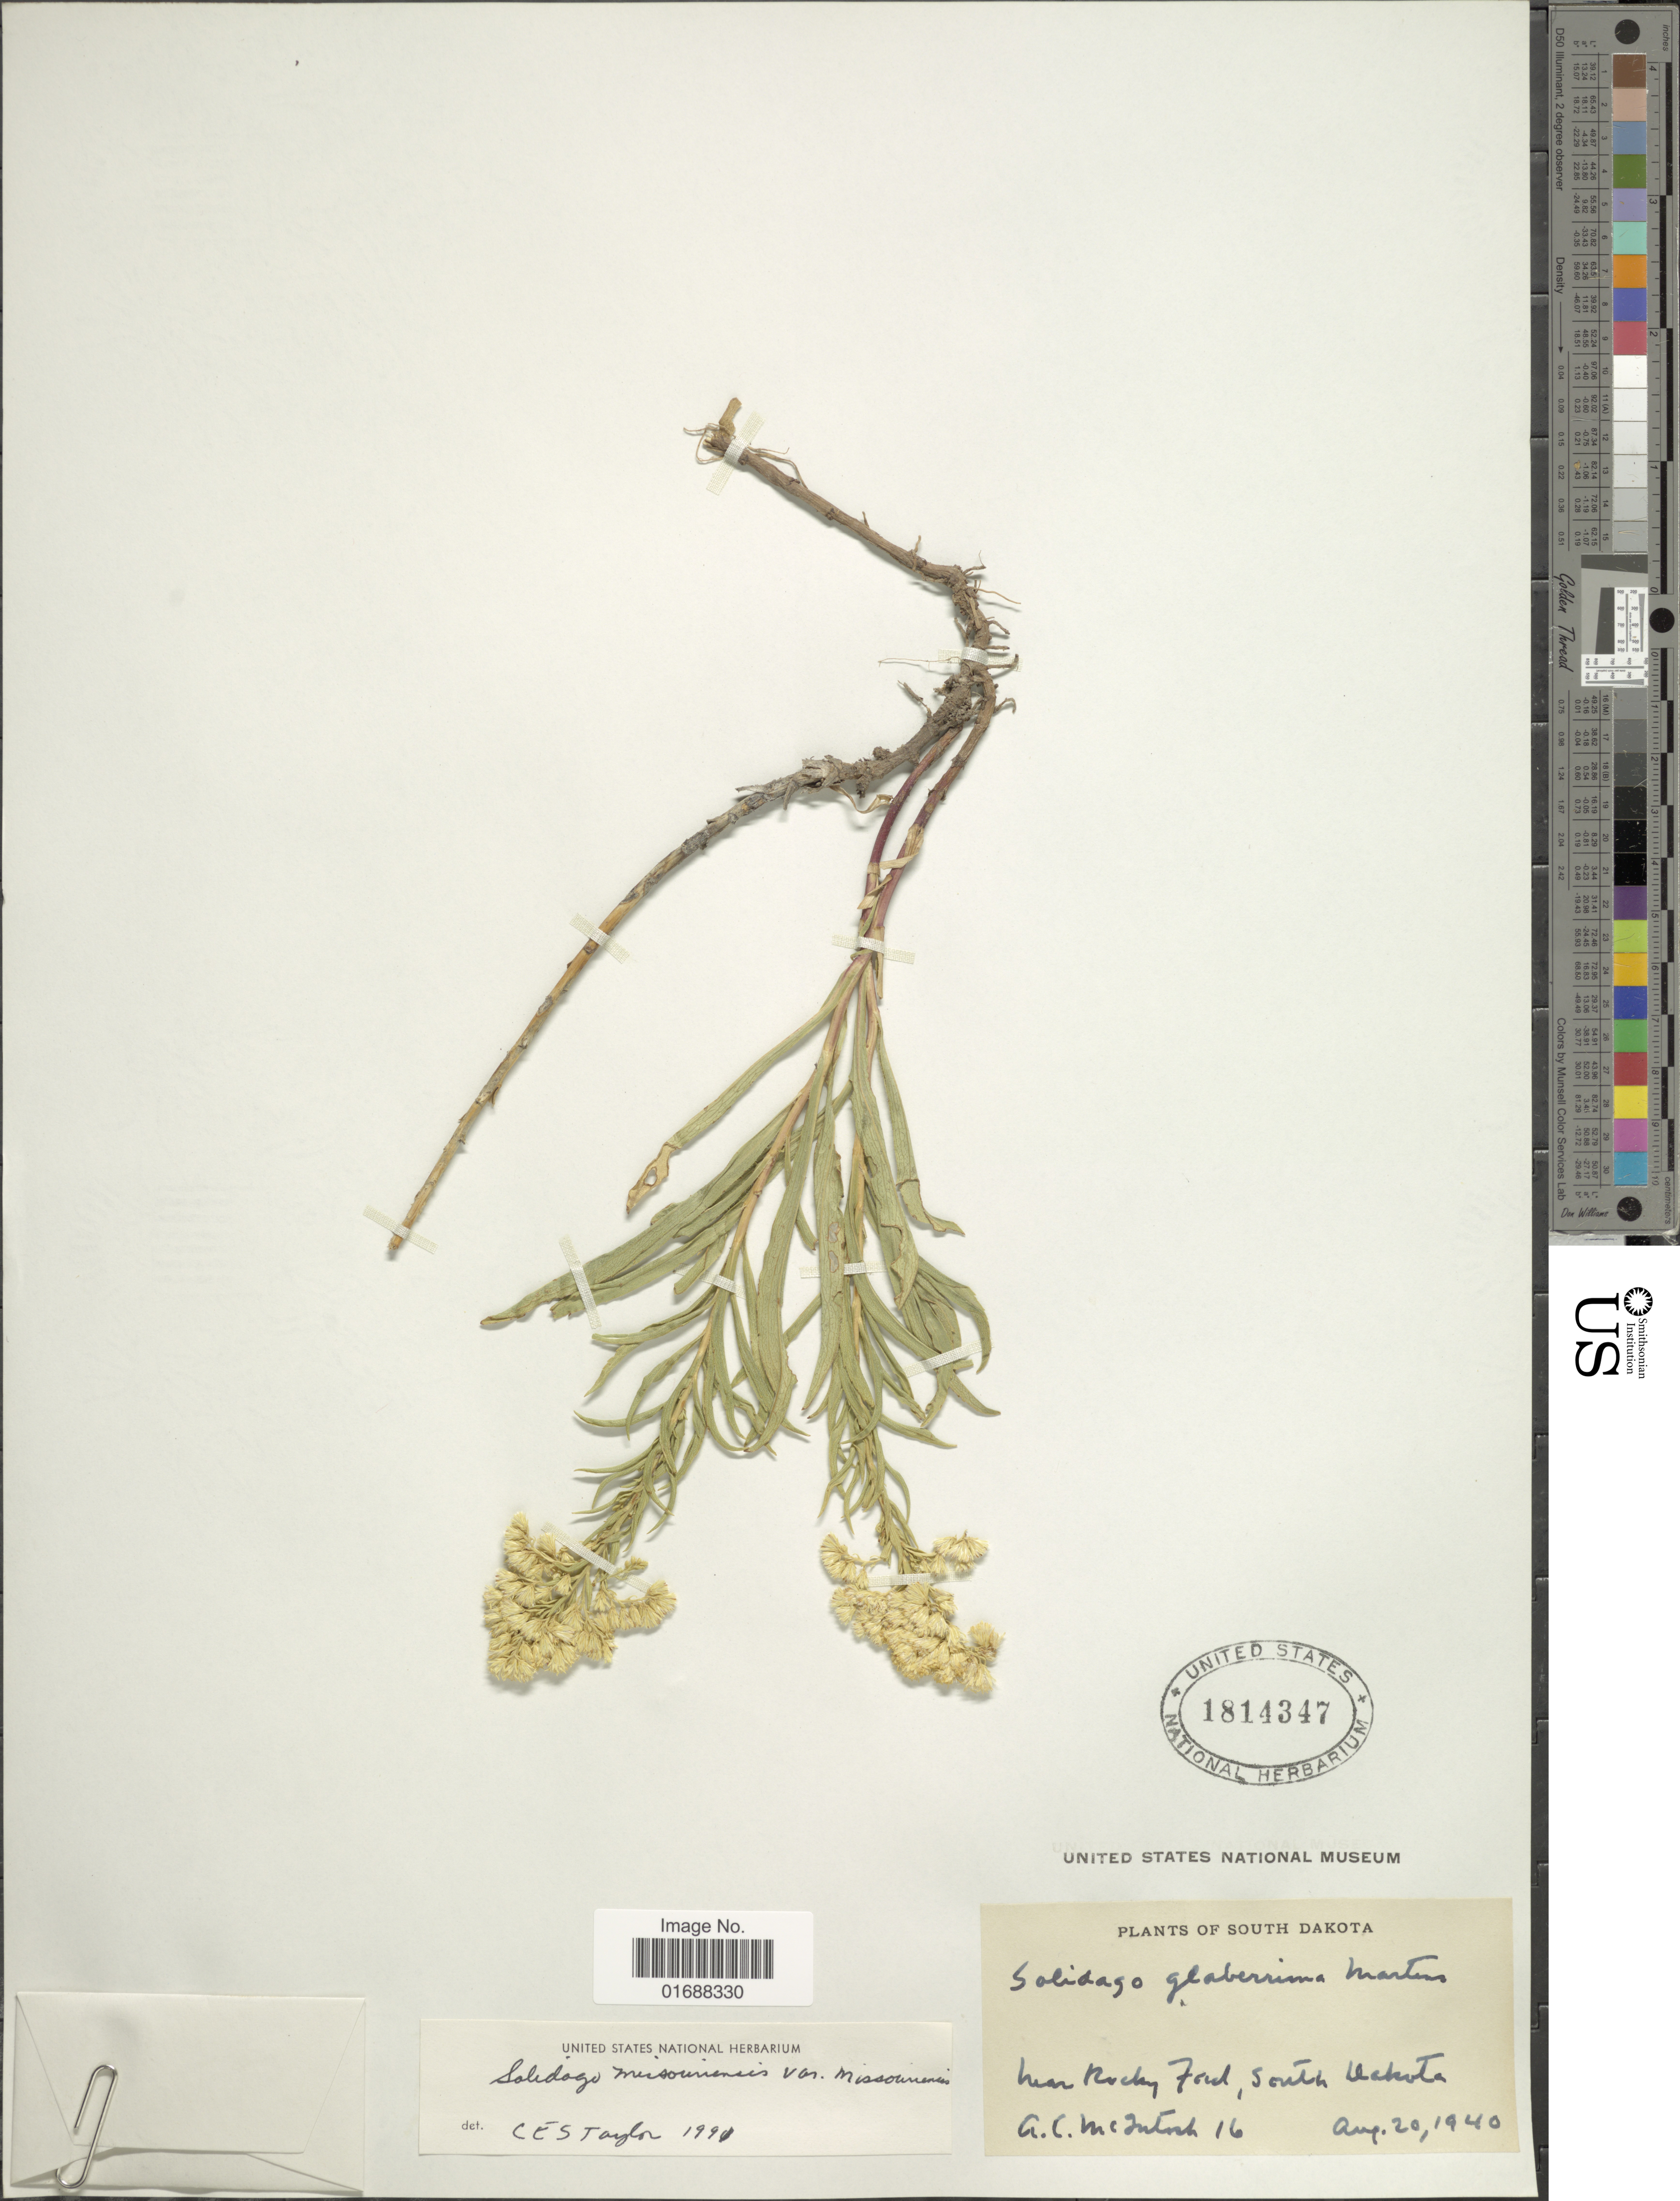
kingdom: Plantae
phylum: Tracheophyta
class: Magnoliopsida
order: Asterales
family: Asteraceae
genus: Solidago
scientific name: Solidago missouriensis var. missouriensis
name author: Nutt.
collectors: A. McIntosh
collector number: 16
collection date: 1940-08-20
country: United States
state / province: South Dakota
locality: South Dakota, Near Rocky Fort, South Dakota.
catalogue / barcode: US 1814347